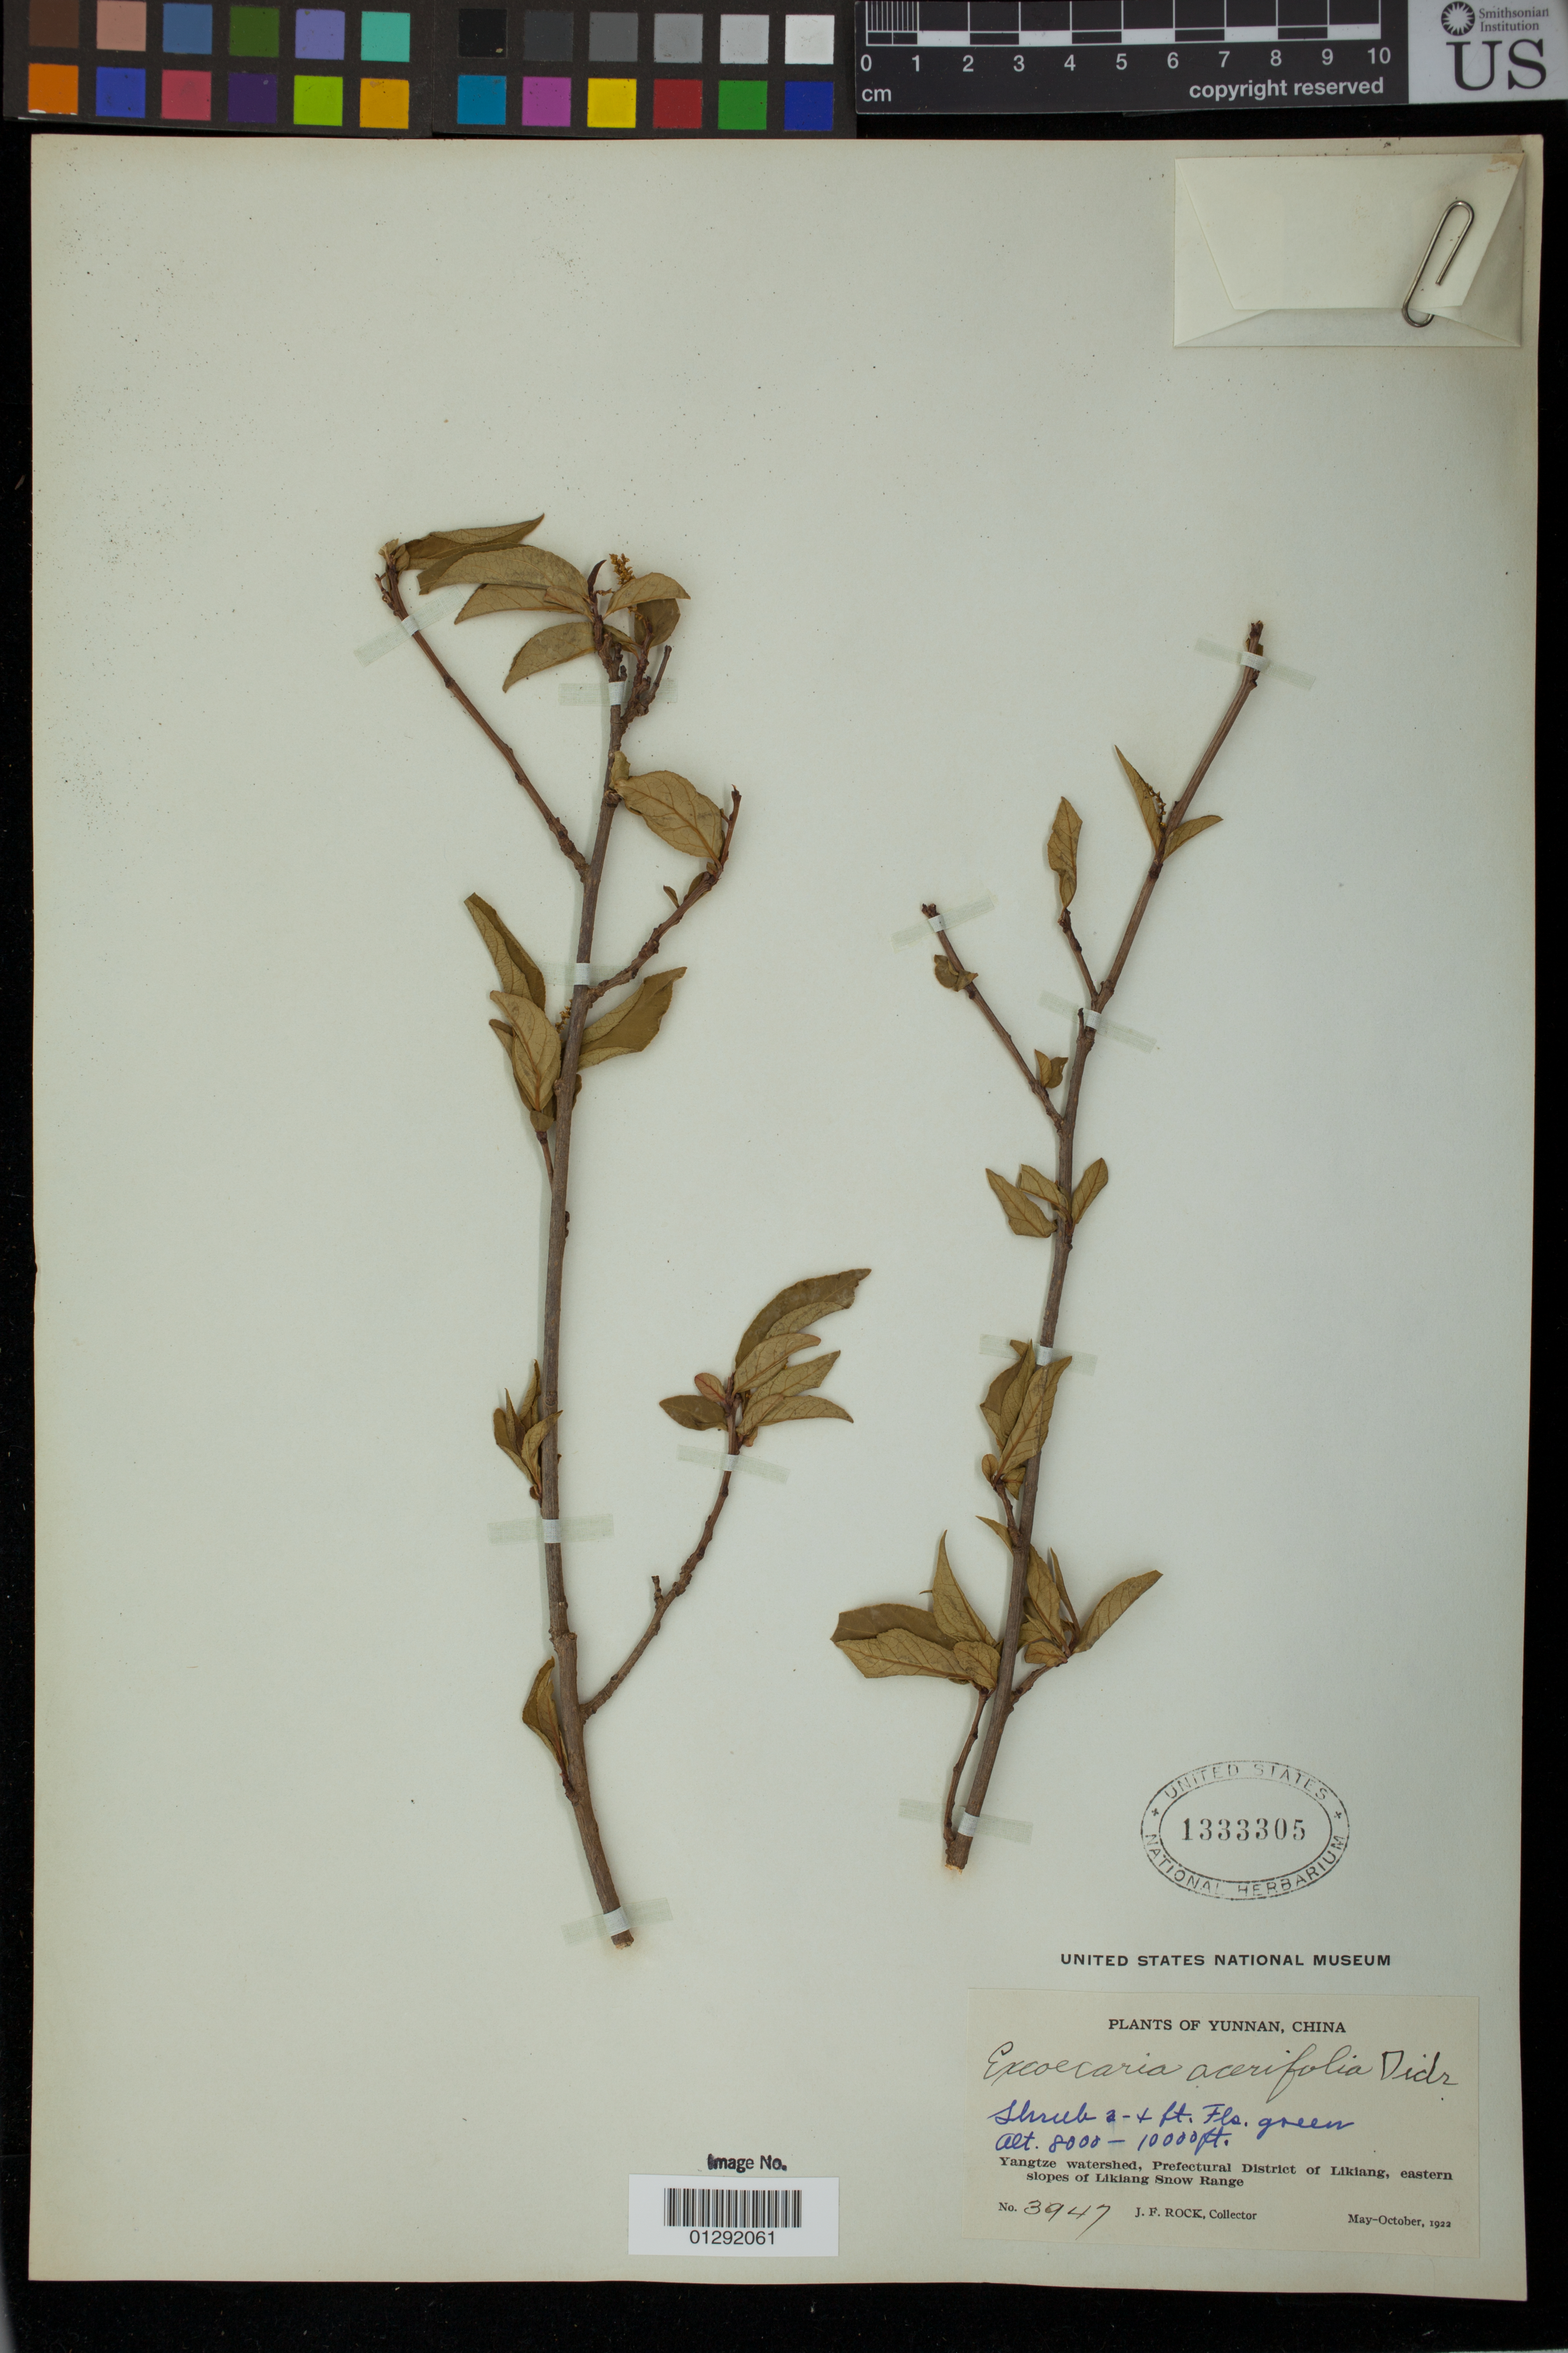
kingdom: Plantae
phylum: Tracheophyta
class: Magnoliopsida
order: Malpighiales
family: Euphorbiaceae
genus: Excoecaria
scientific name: Excoecaria acerifolia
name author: Didr.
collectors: J. Rock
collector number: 3947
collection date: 1922-05/1922-10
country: China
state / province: Yunnan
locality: Yangtze watershed, Prefectural District of Likiang, eastern slopes of Likiang Snow Range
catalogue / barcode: US 1333305